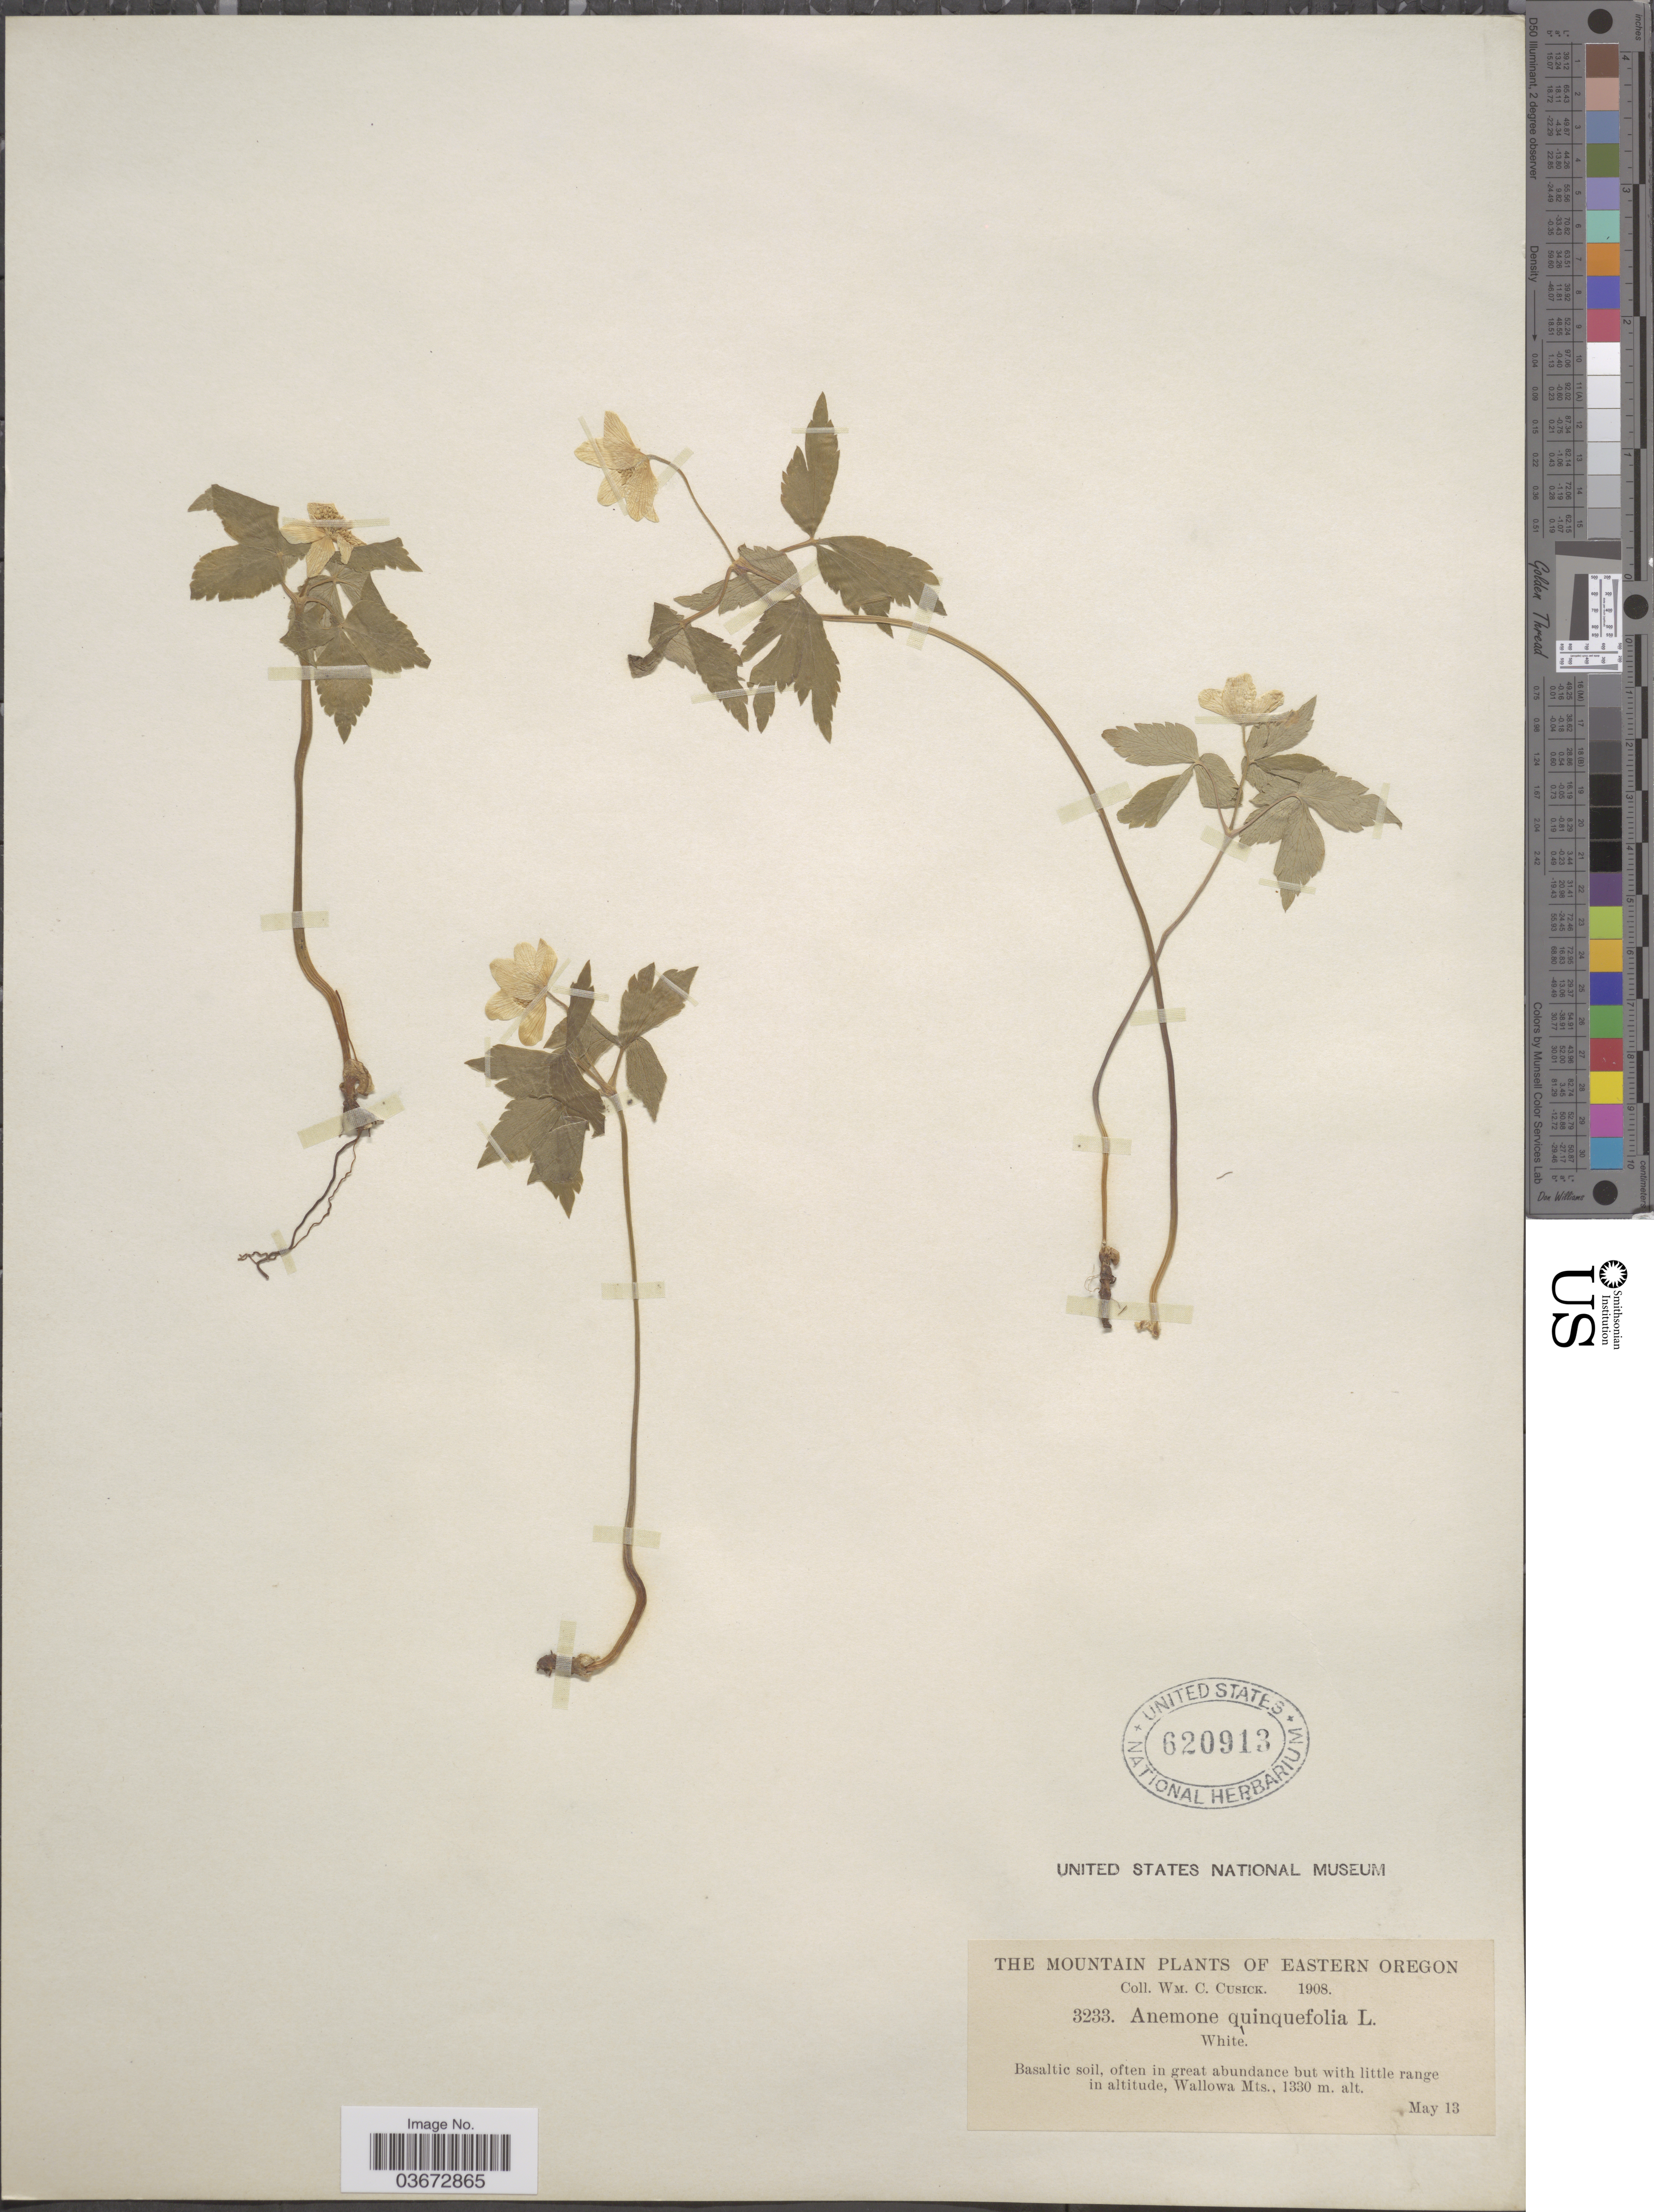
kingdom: Plantae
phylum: Tracheophyta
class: Magnoliopsida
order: Ranunculales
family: Ranunculaceae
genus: Anemone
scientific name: Anemone quinquefolia var. oregana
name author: (A. Gray) B.L. Rob.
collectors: W. C. Cusick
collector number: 3233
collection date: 1908-05-13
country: United States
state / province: Oregon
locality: The Mountain of Eastern Oregon. Wallowa Mts.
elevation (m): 1330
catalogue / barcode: US 620913